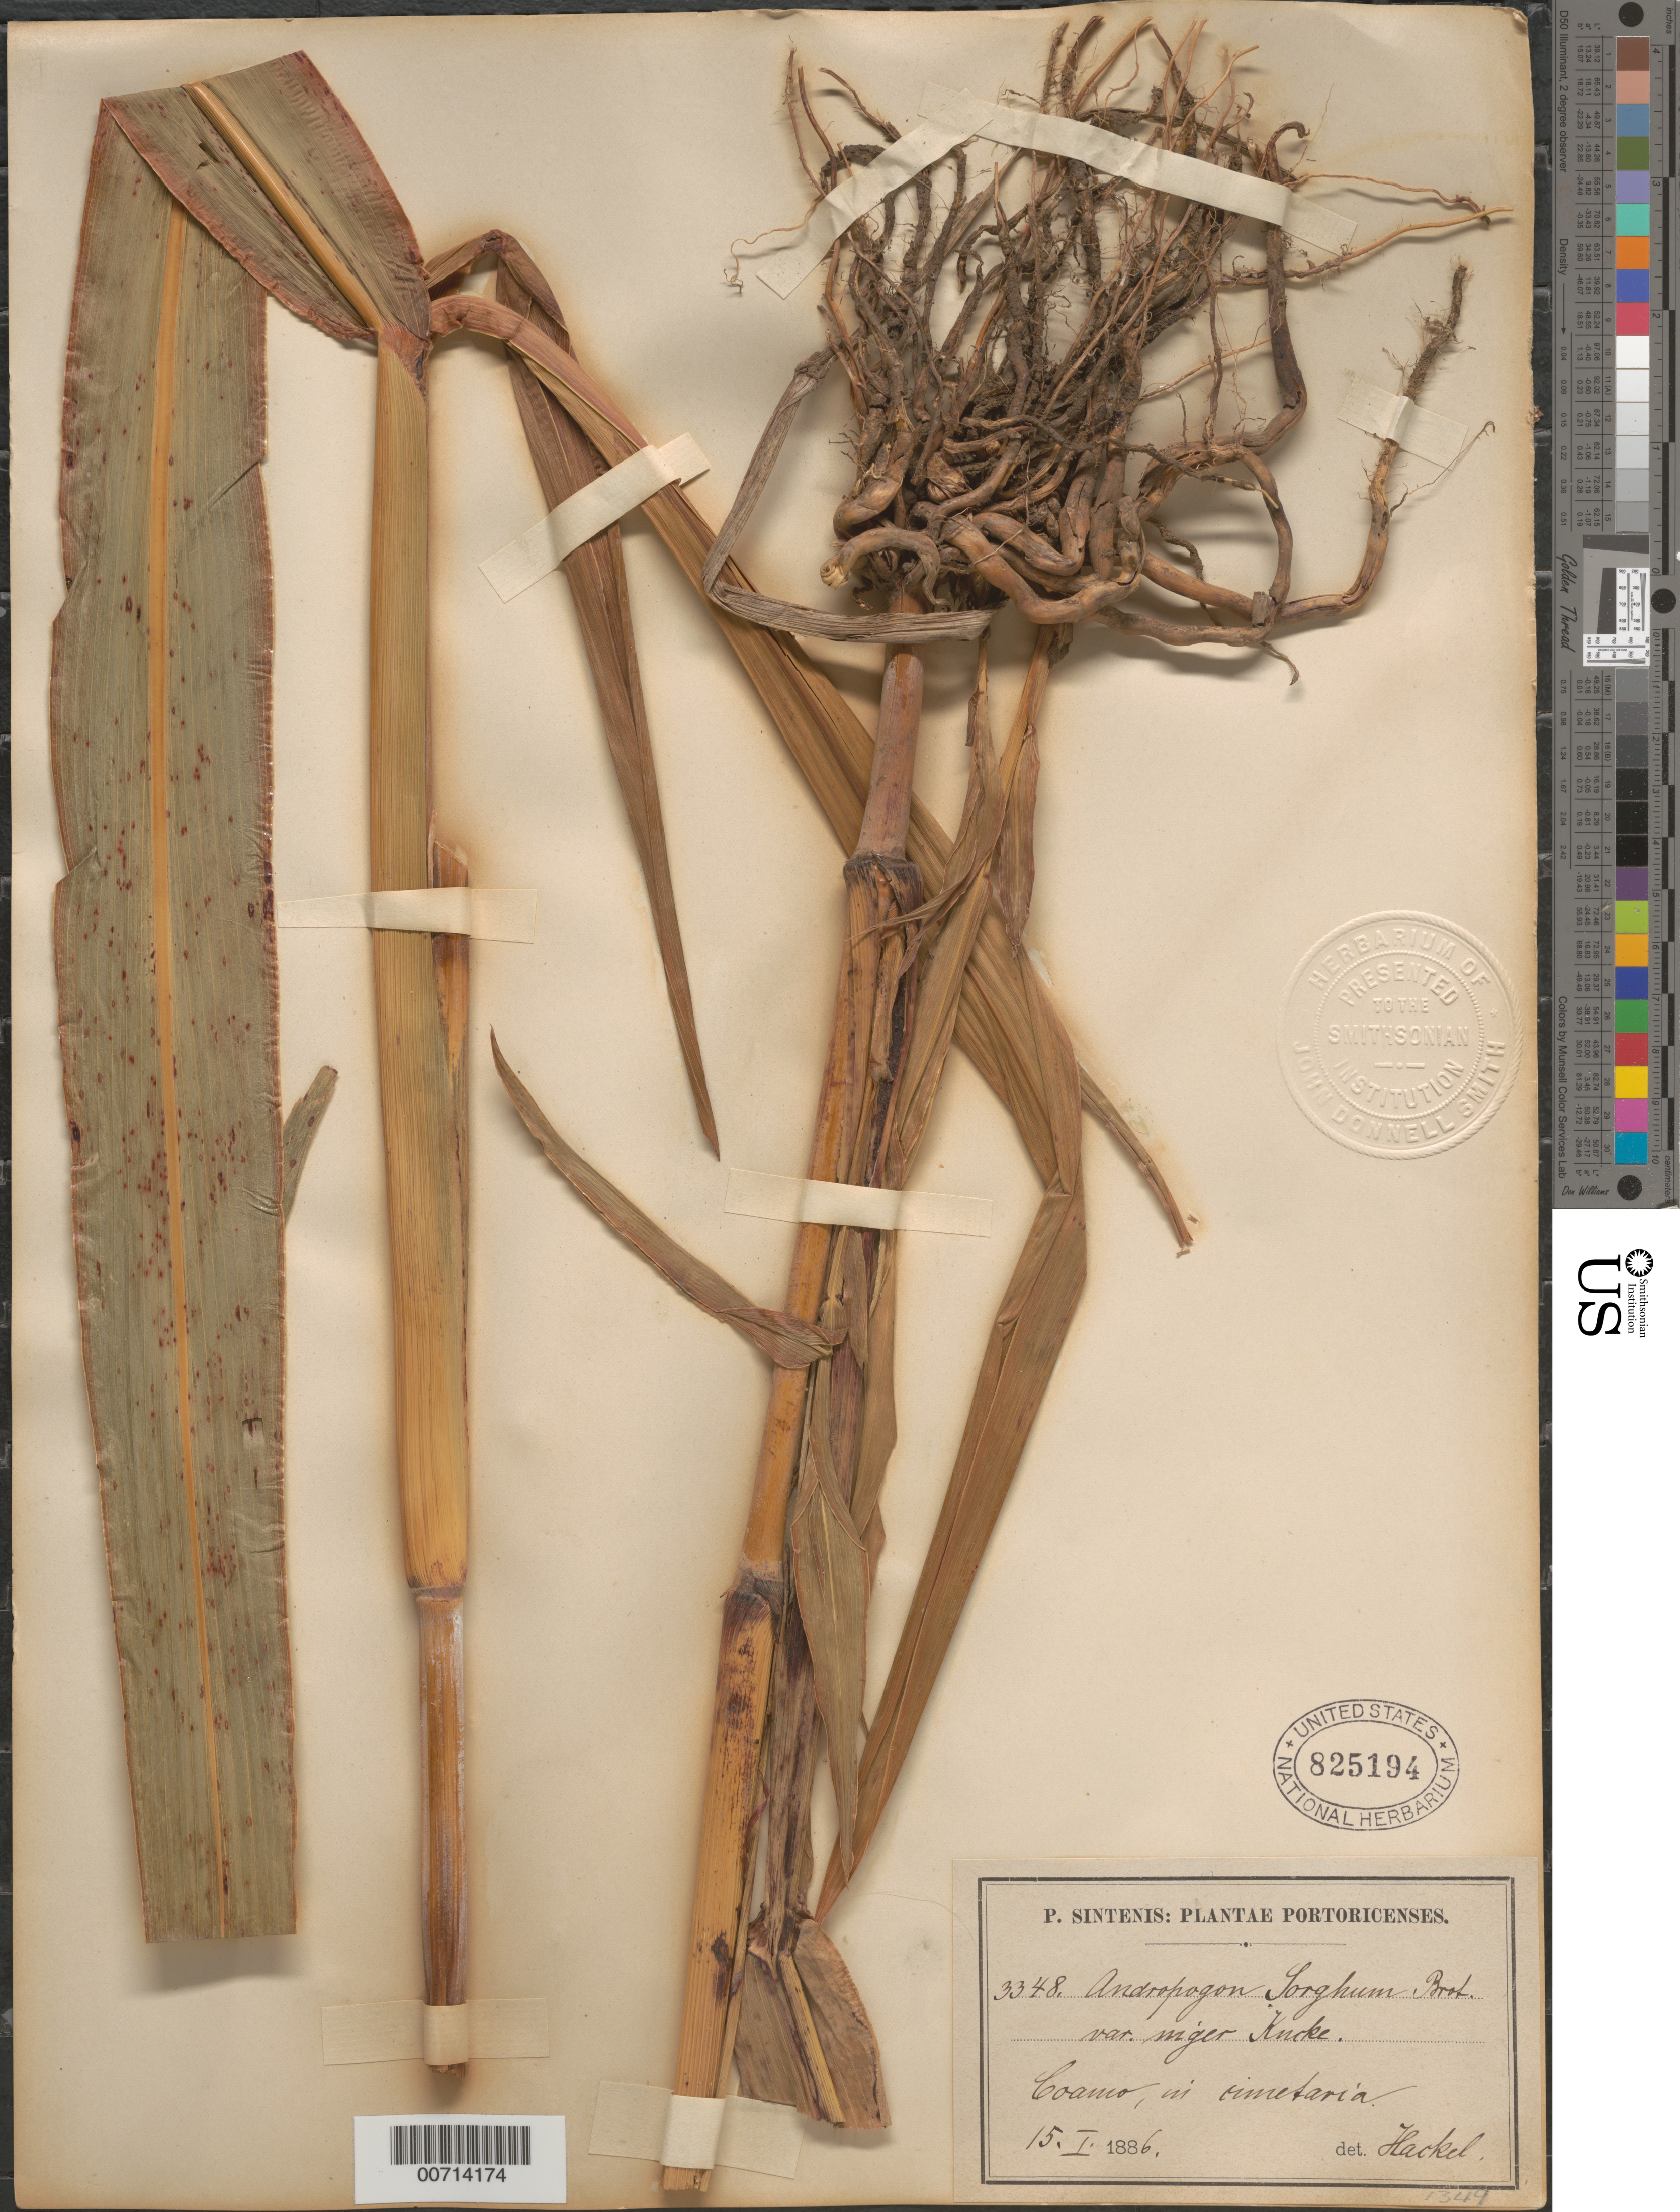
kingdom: Plantae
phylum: Tracheophyta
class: Liliopsida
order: Poales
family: Poaceae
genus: Sorghum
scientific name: Sorghum bicolor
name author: (L.) Moench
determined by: Hackel, --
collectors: P. Sintenis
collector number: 3348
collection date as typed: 15 Jan 1886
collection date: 1886-01-15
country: Puerto Rico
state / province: Coamo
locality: Coamo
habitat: In cimetaria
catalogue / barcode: US 825194